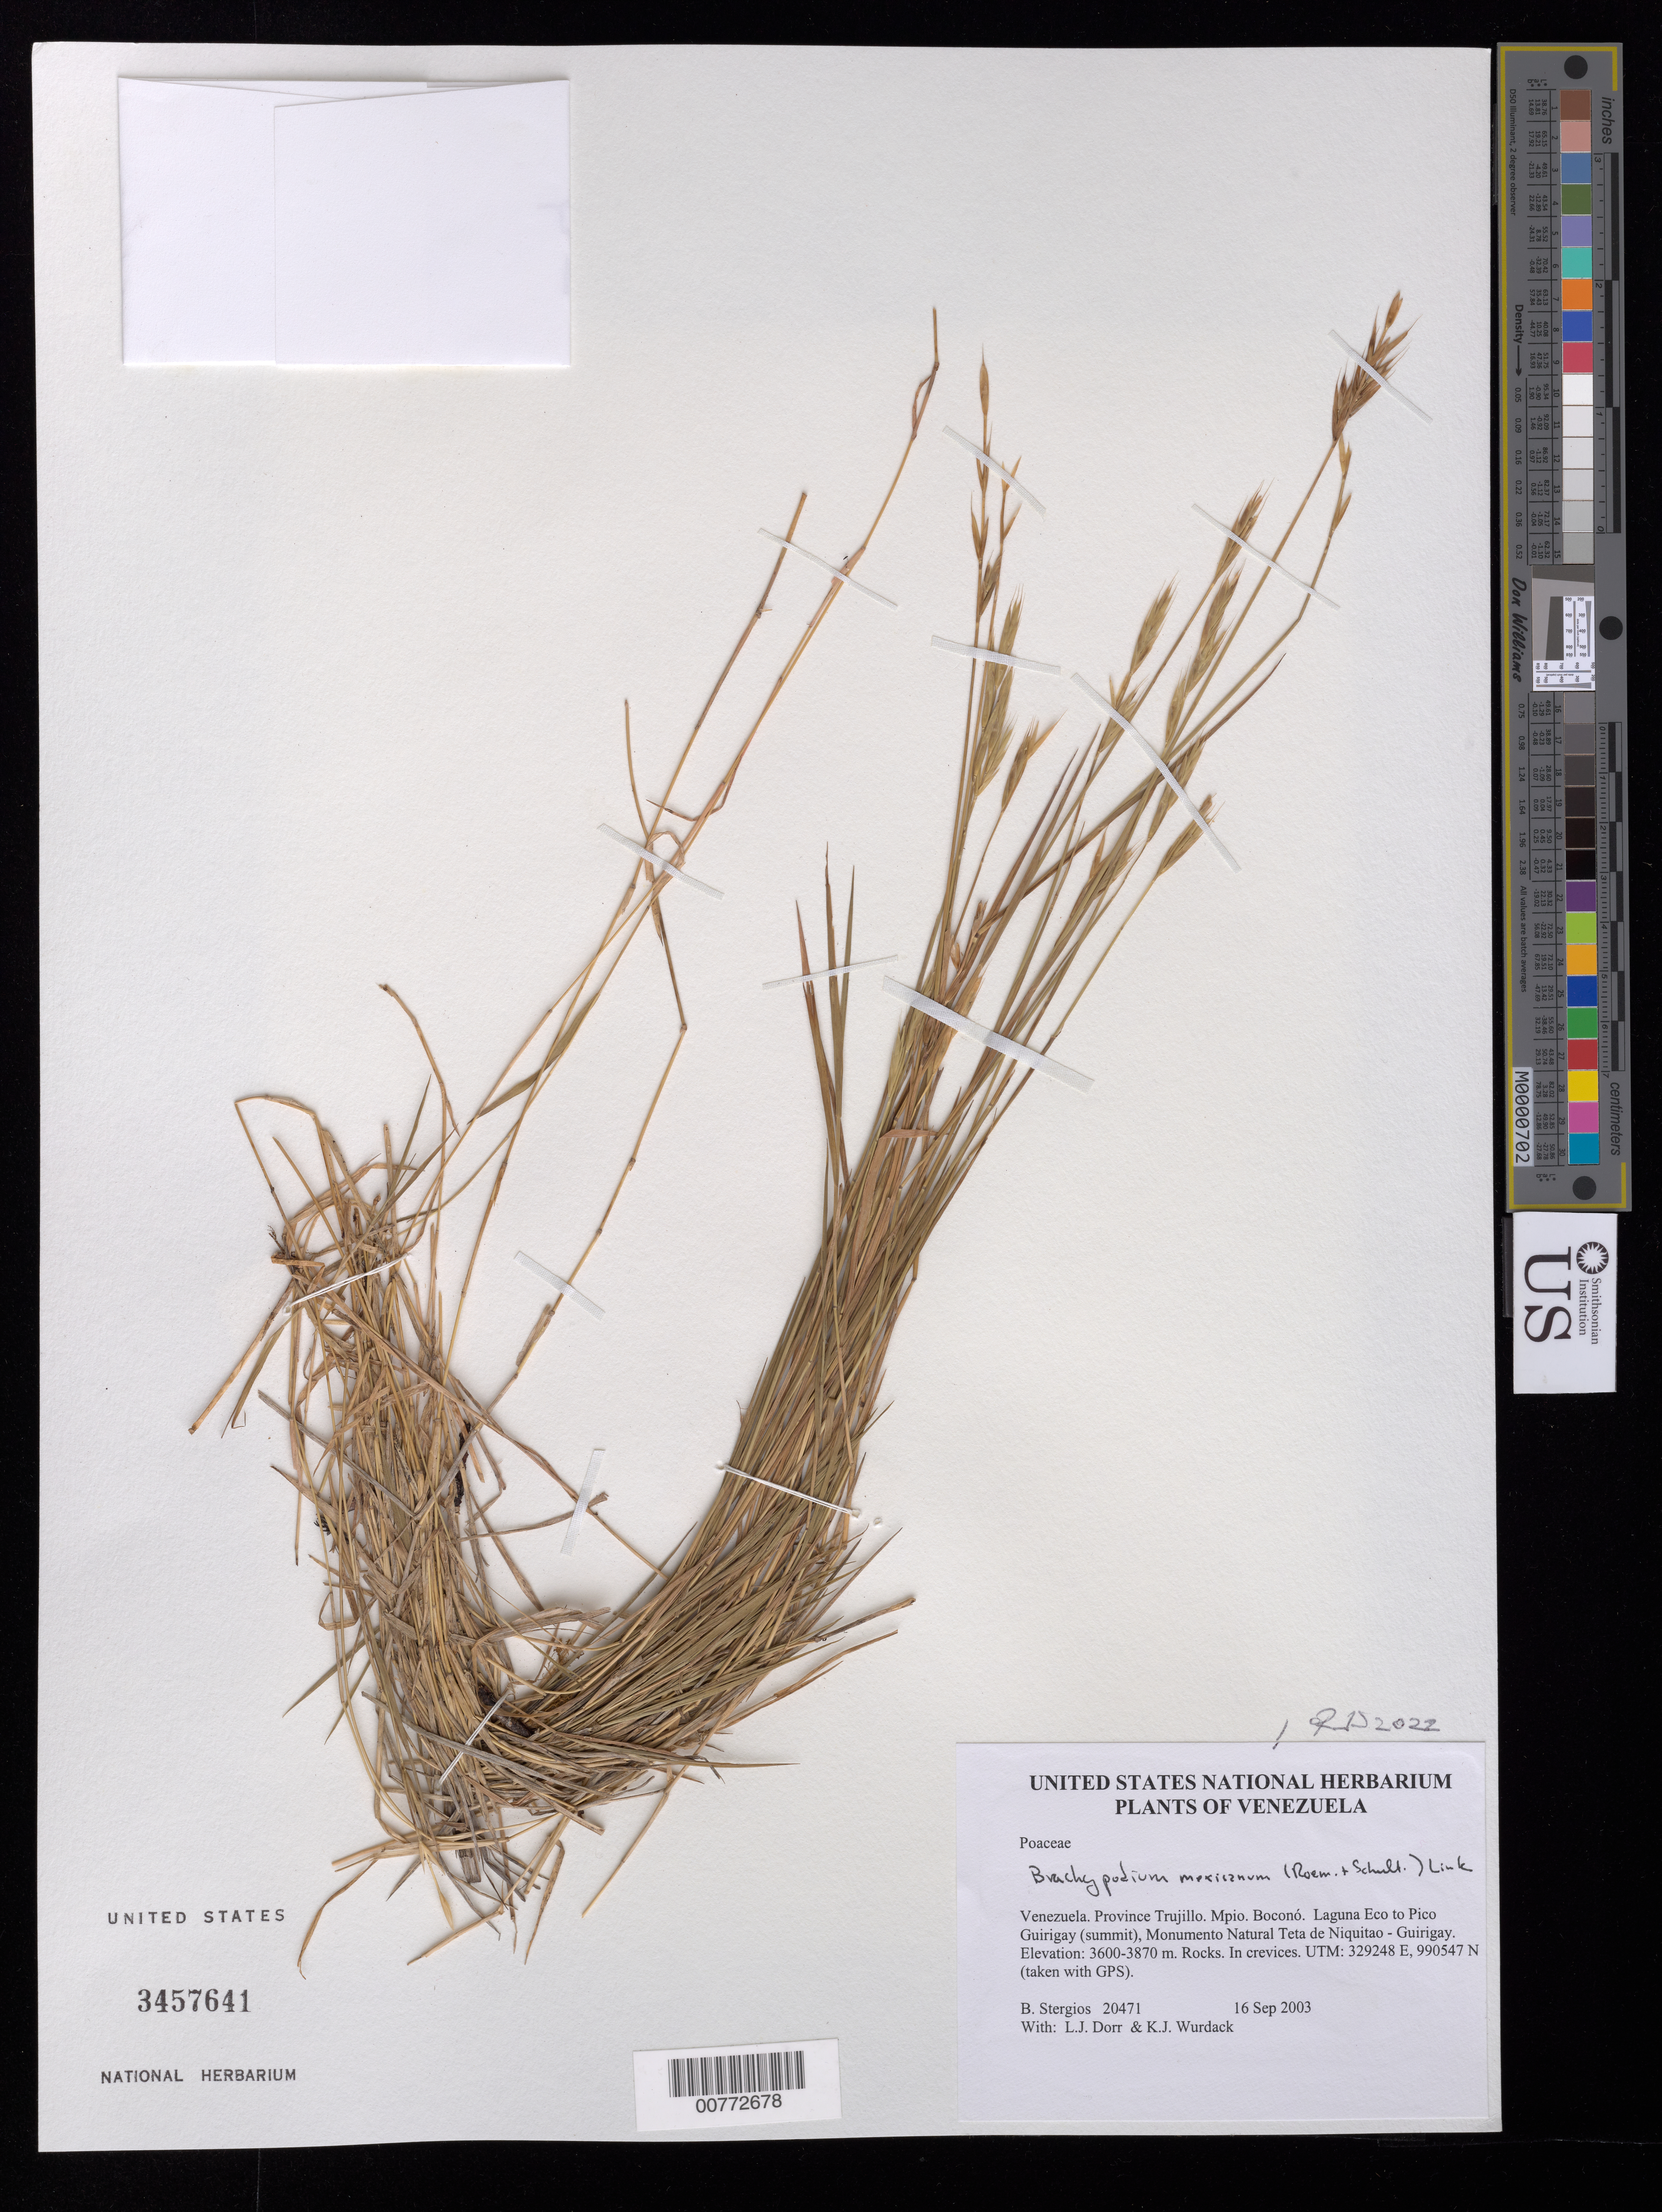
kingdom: Plantae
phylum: Tracheophyta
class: Liliopsida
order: Poales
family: Poaceae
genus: Brachypodium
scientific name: Brachypodium mexicanum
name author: (Roem. & Schult.) Link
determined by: Soreng, Robert J., Research Associate (BOT), Smithsonian Institution - National Museum of Natural History (UNITED STATES)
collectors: B. G. Stergios, L. J. Dorr & K. Wurdack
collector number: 20471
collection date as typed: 16 Sep 2003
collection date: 2003-09-16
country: Venezuela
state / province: Trujillo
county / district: Boconó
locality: Laguna Eco to Pico Guirigay (summit), Monumento Natural Teta de Niquitao - Guirigay.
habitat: Rocks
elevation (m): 3600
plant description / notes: MO, PORT, US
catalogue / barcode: US 3457641